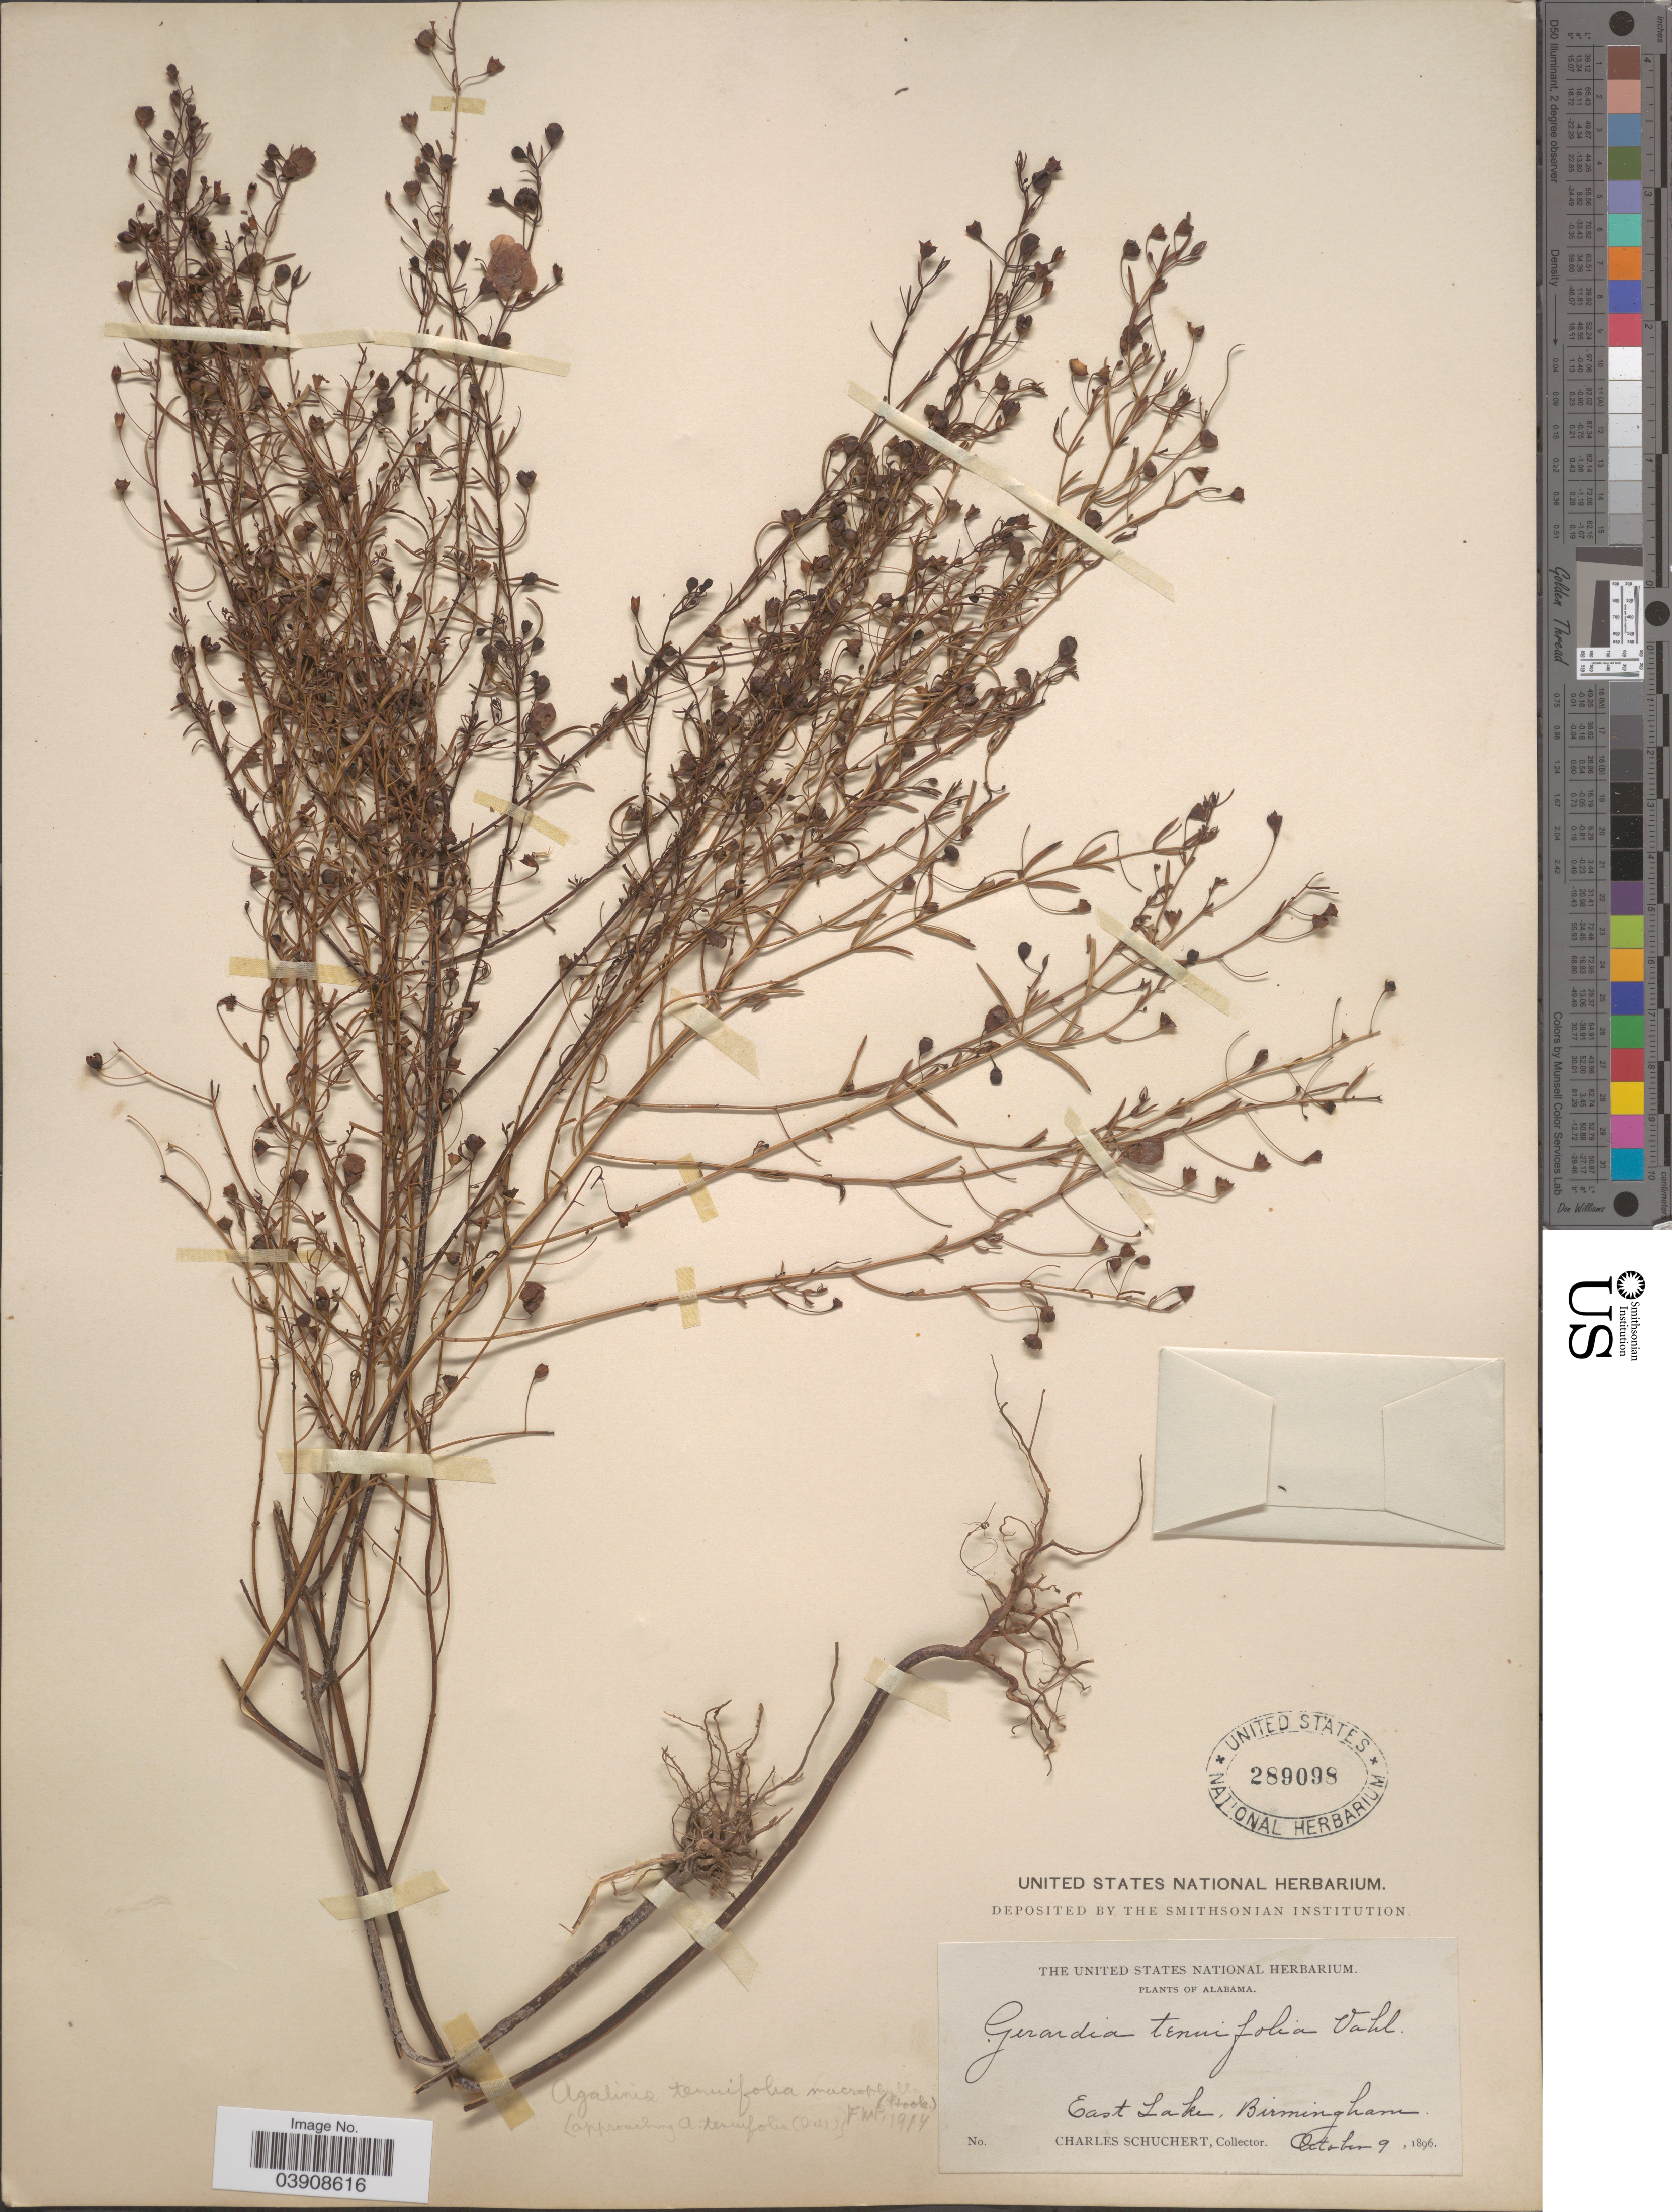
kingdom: Plantae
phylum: Tracheophyta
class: Magnoliopsida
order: Lamiales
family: Orobanchaceae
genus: Agalinis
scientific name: Agalinis tenuifolia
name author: (Vahl) Raf.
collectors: C. Schuchert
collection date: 1896-10-09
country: United States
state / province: Alabama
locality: East Lake, Birmingham.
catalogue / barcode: US 289098